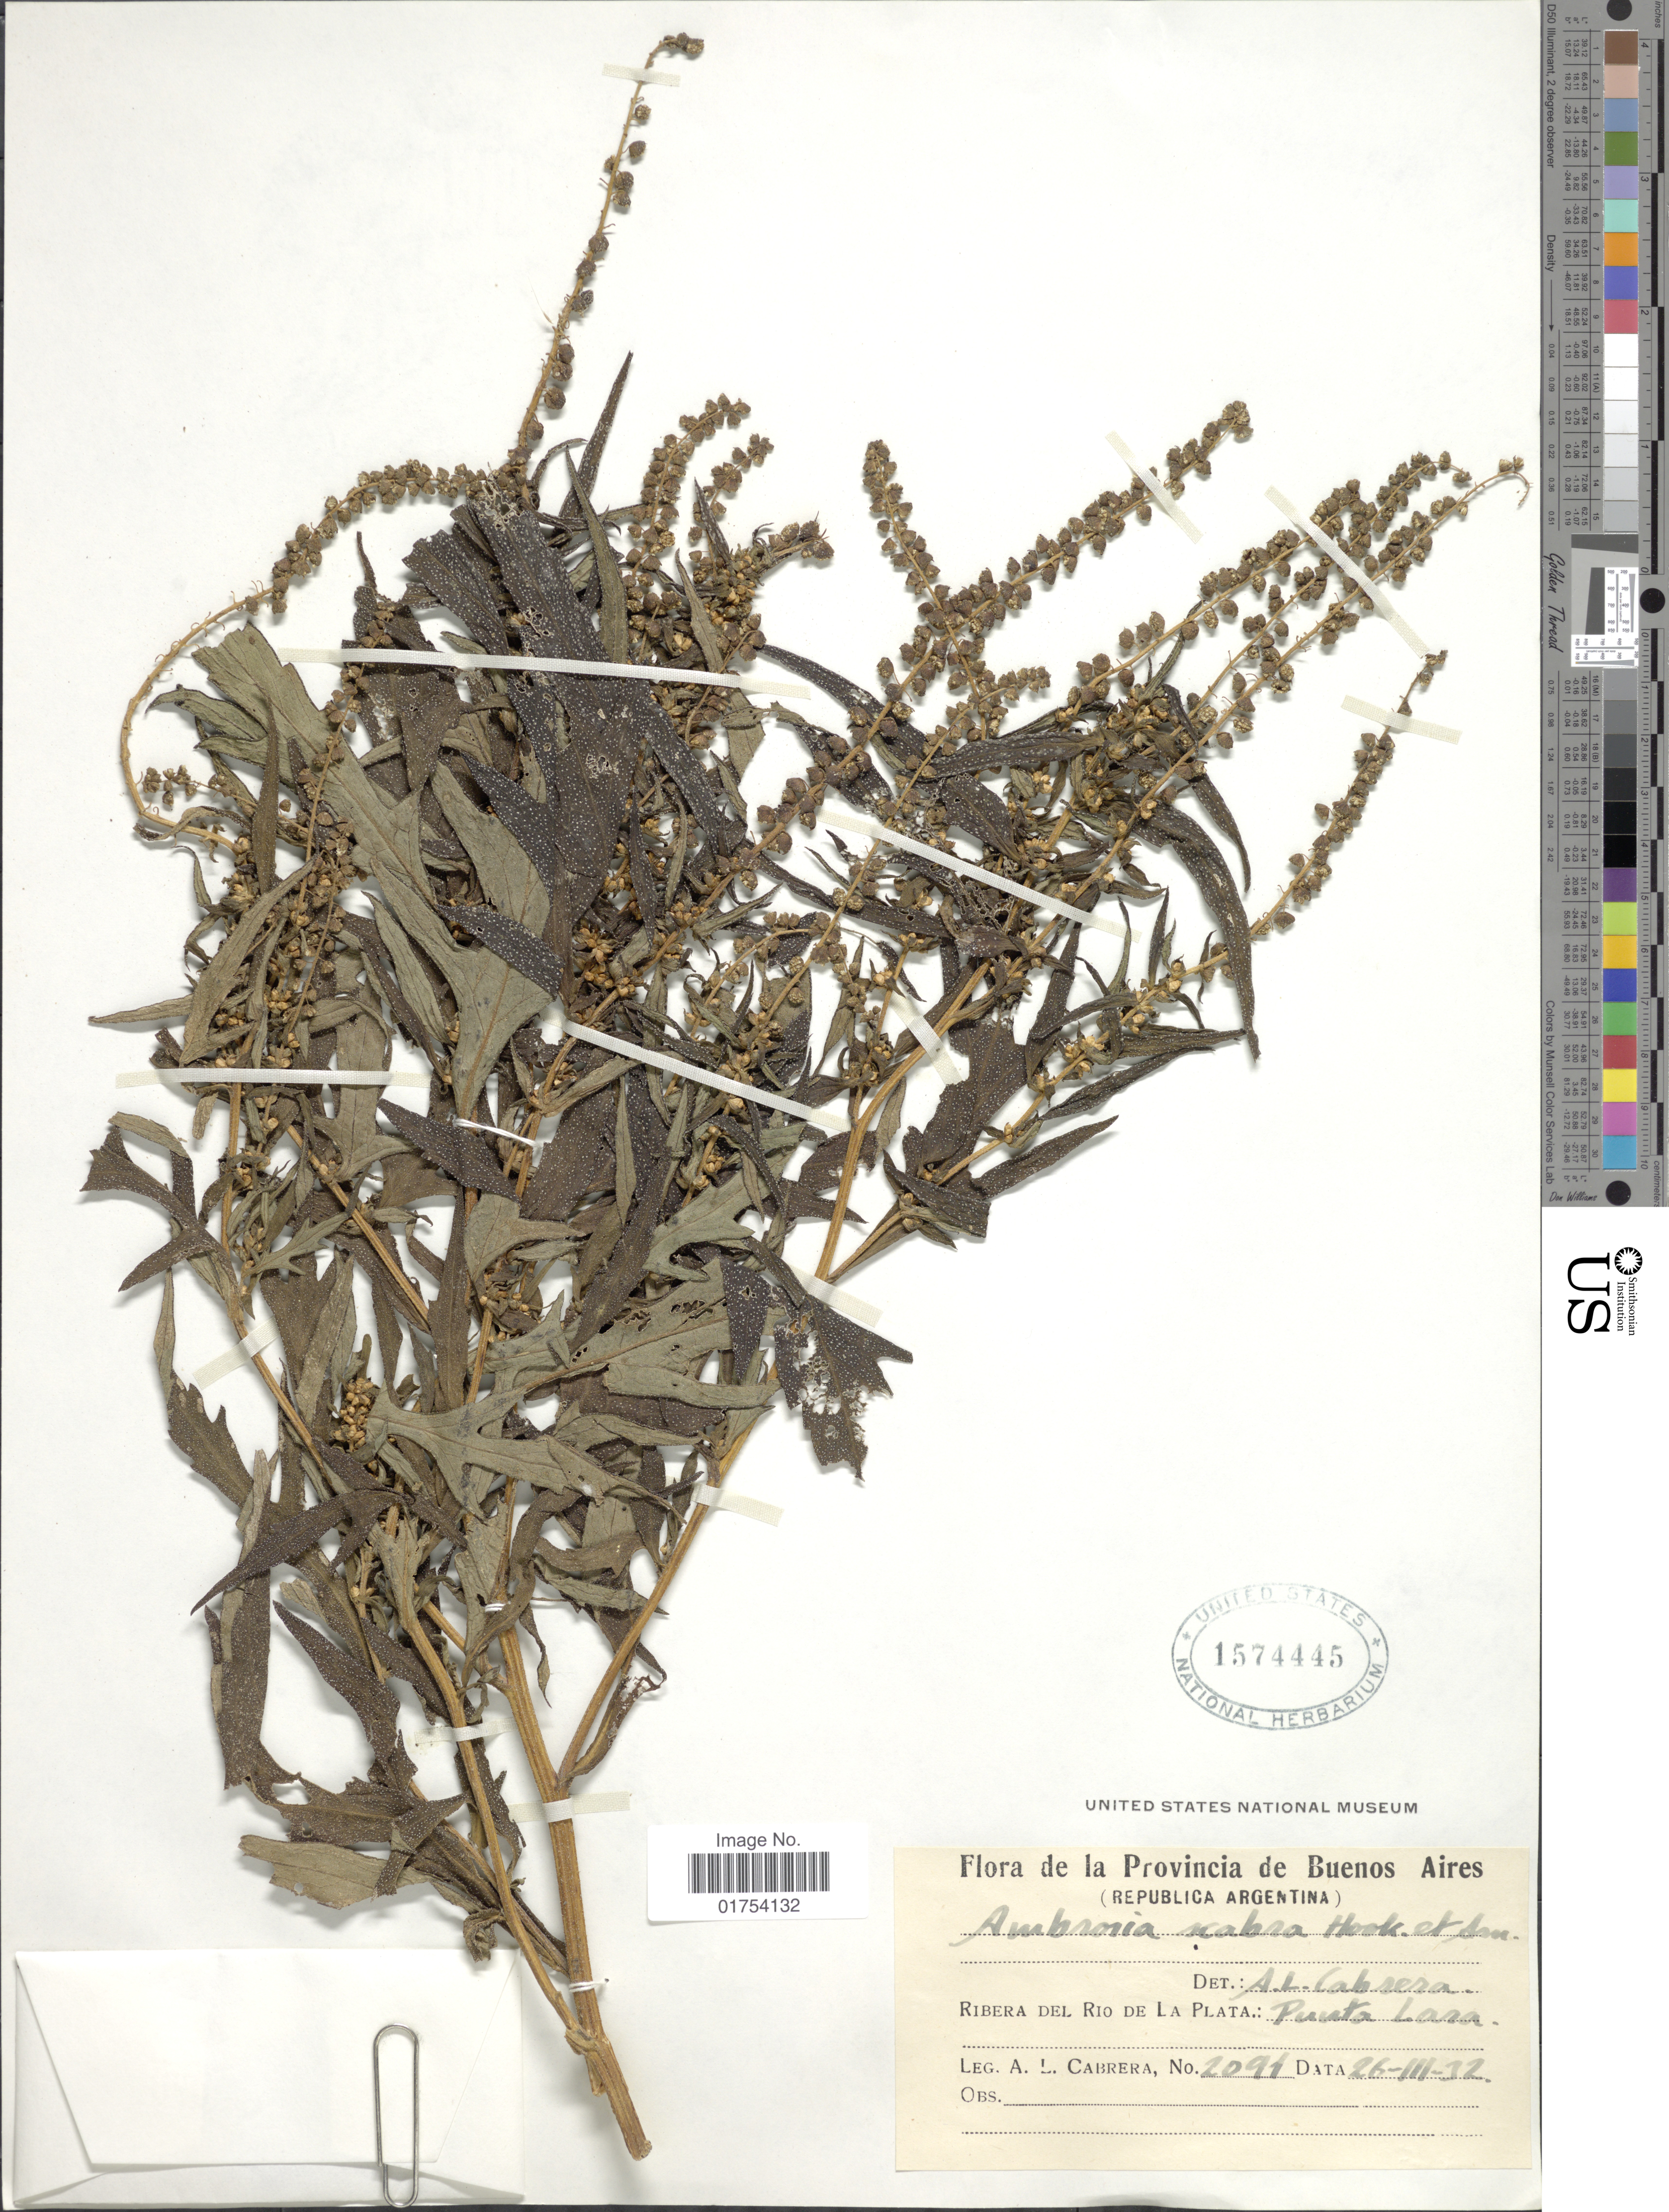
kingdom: Plantae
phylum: Tracheophyta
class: Magnoliopsida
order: Asterales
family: Asteraceae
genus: Ambrosia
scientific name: Ambrosia scabra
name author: Hook.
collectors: A. L. Cabrera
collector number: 2091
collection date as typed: Transcribed d/m/y: 26/3/32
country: Argentina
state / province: Buenos Aires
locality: Ribera del Rio de La Plata: Punta Lara.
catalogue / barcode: US 1574445